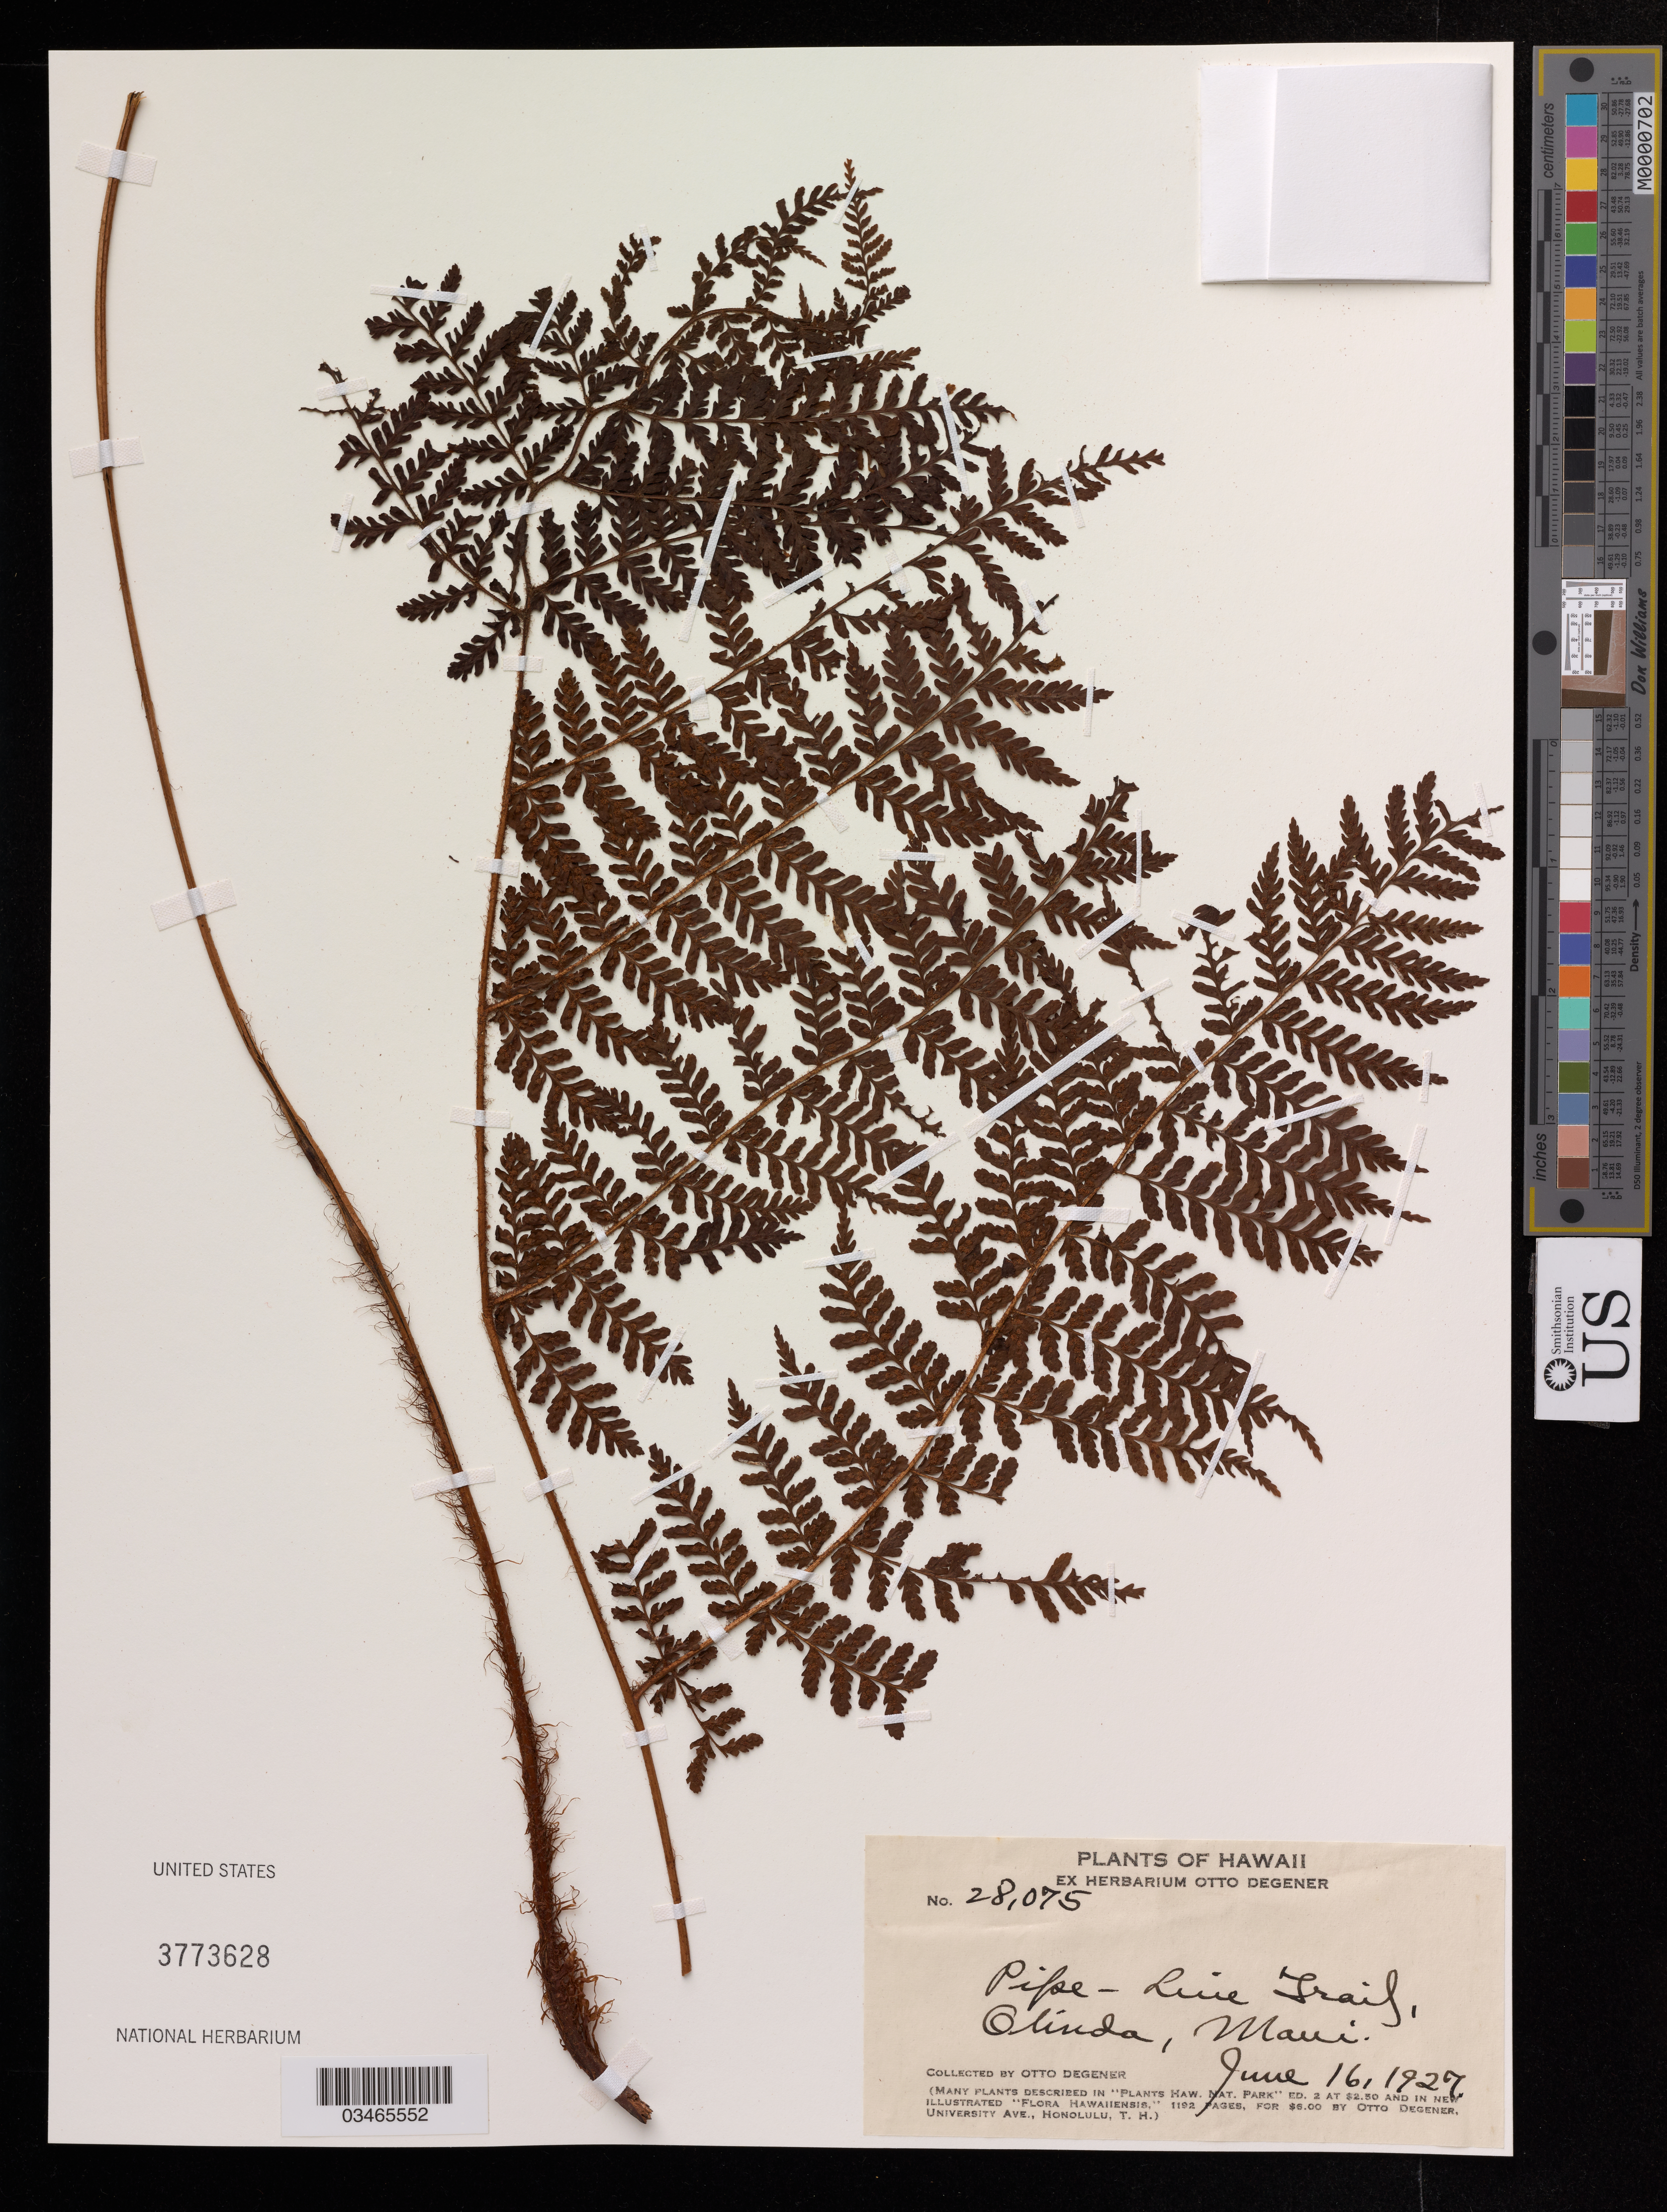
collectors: O. Degener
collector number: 28075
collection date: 1927-06-16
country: United States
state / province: Hawaii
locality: Pipe-Line Trail, Olinda, Maui.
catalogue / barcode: US 3773628